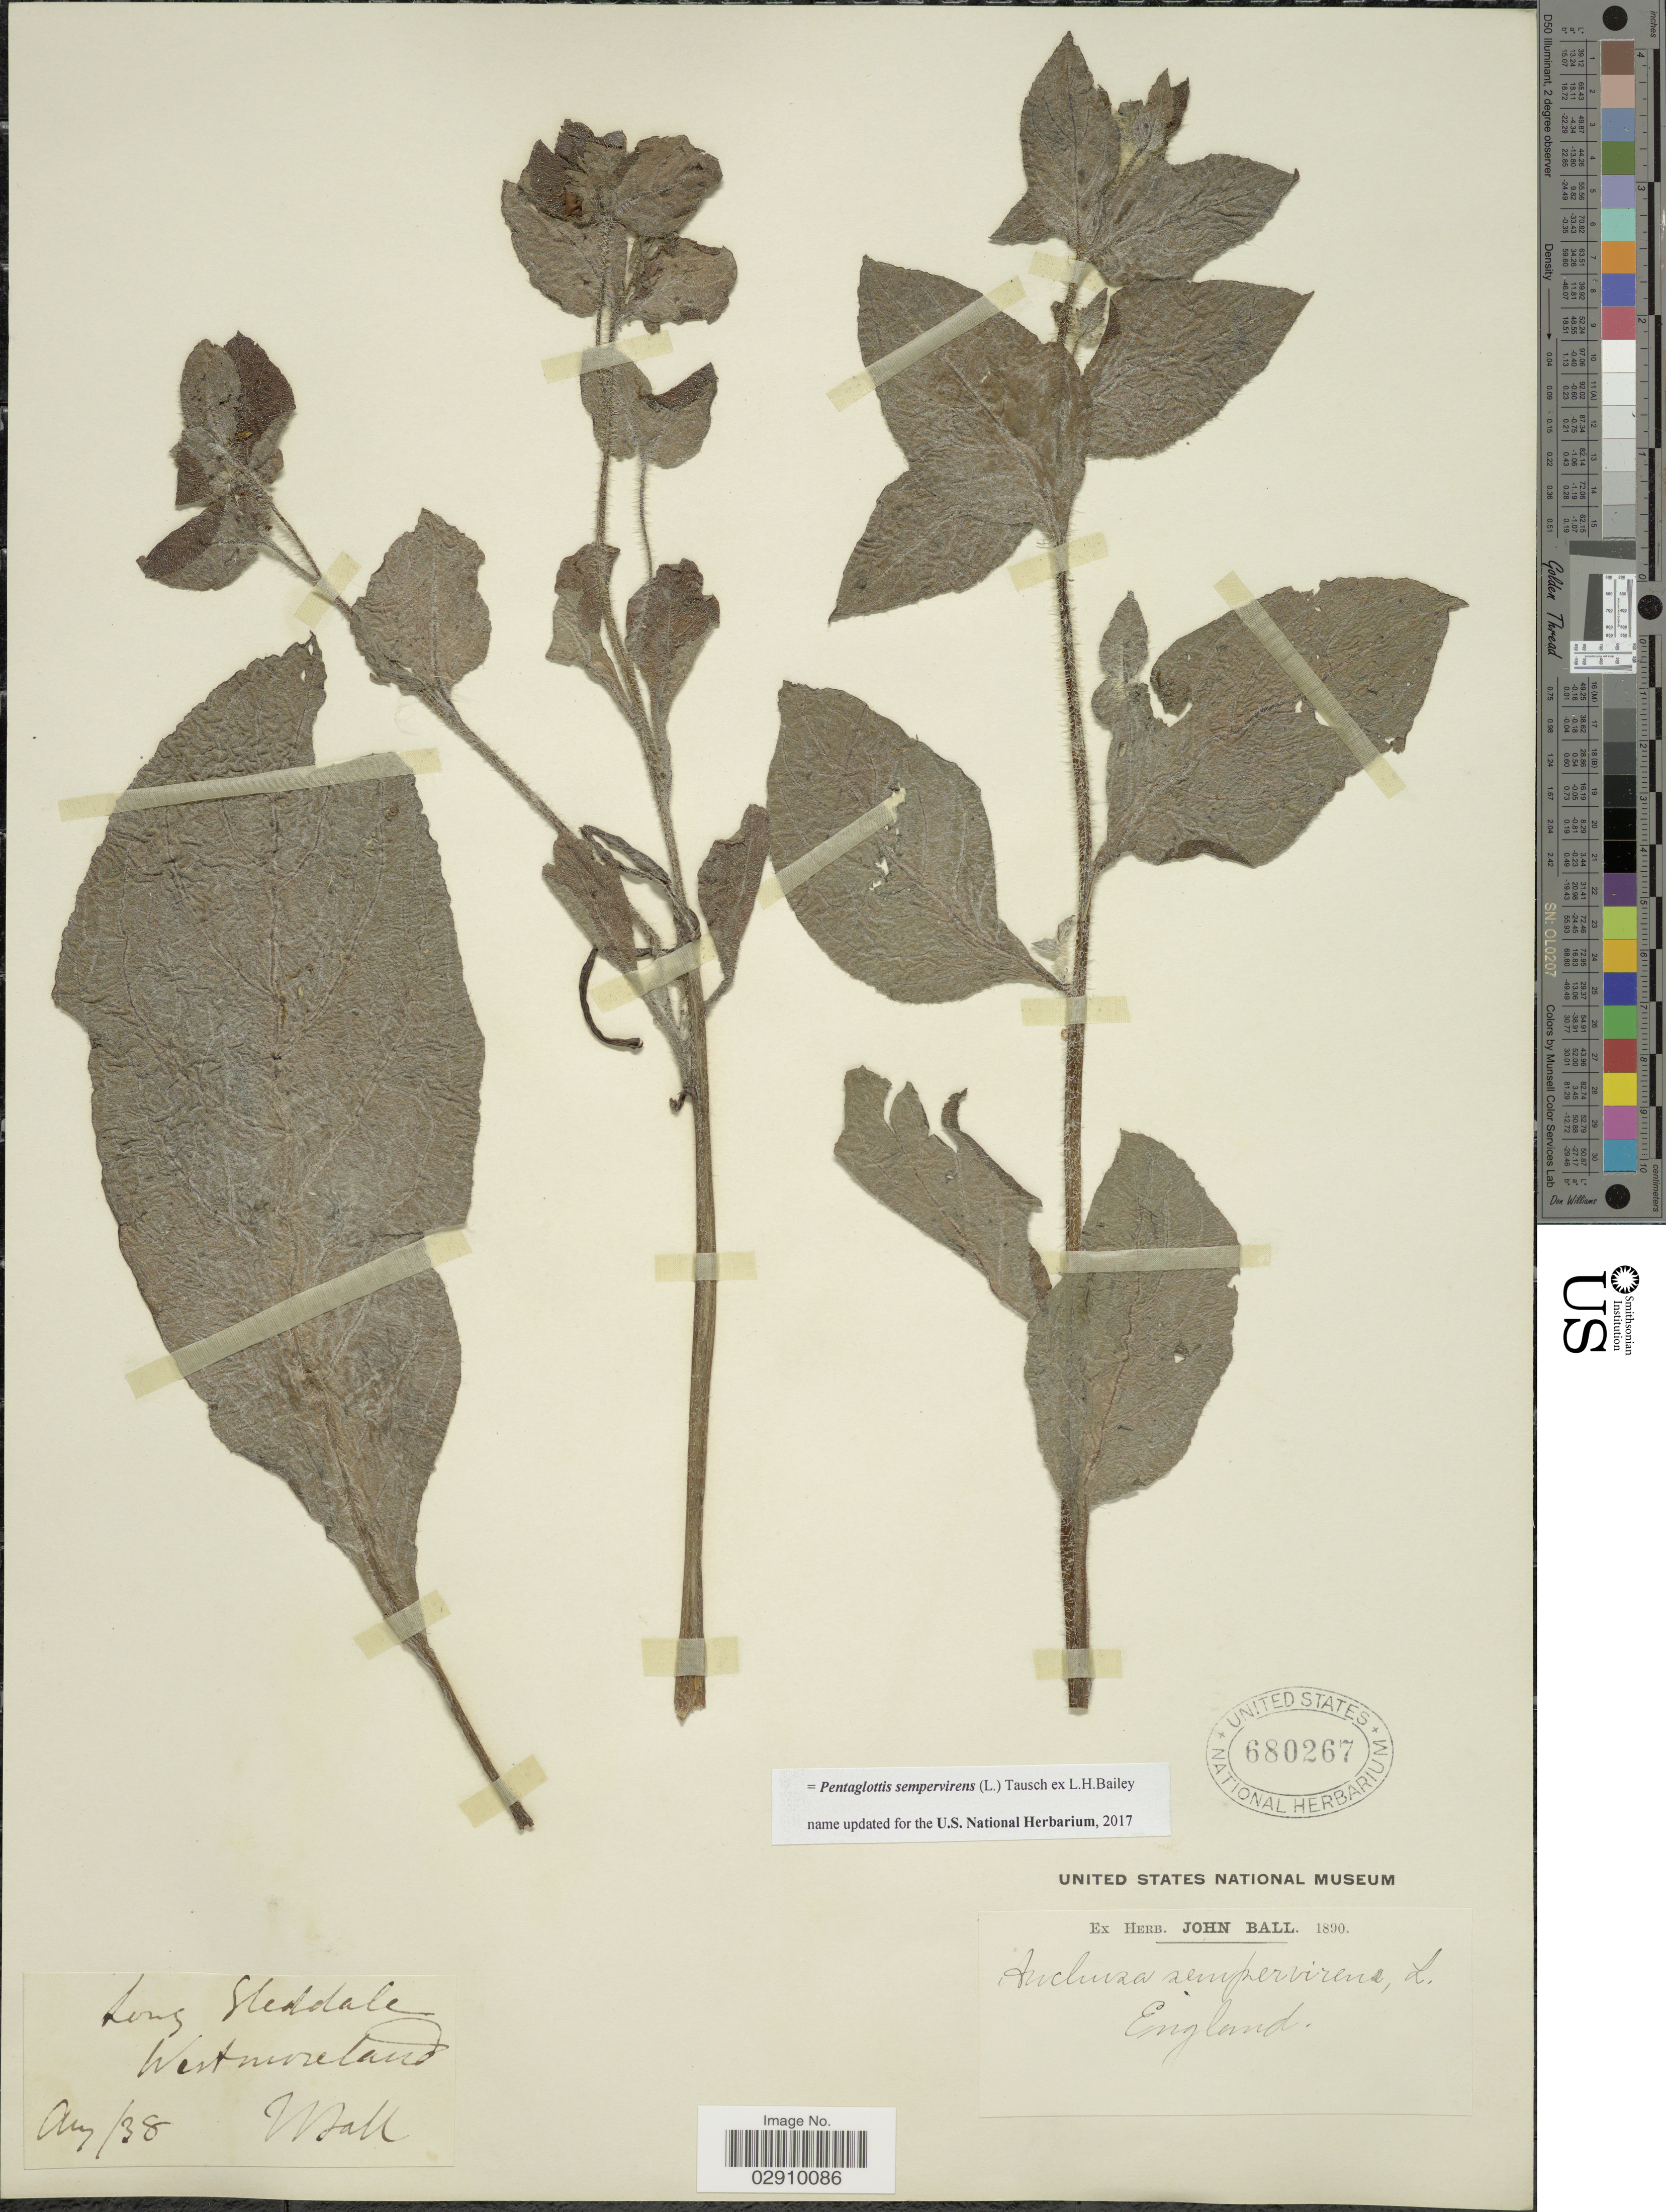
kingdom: Plantae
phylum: Tracheophyta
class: Magnoliopsida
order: Boraginales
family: Boraginaceae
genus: Pentaglottis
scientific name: Pentaglottis sempervirens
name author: (L.) Tausch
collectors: J. Ball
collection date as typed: Transcribed d/m/y: /8/38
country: United Kingdom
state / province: England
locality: Long Sleddale Westmoreland.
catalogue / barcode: US 680267